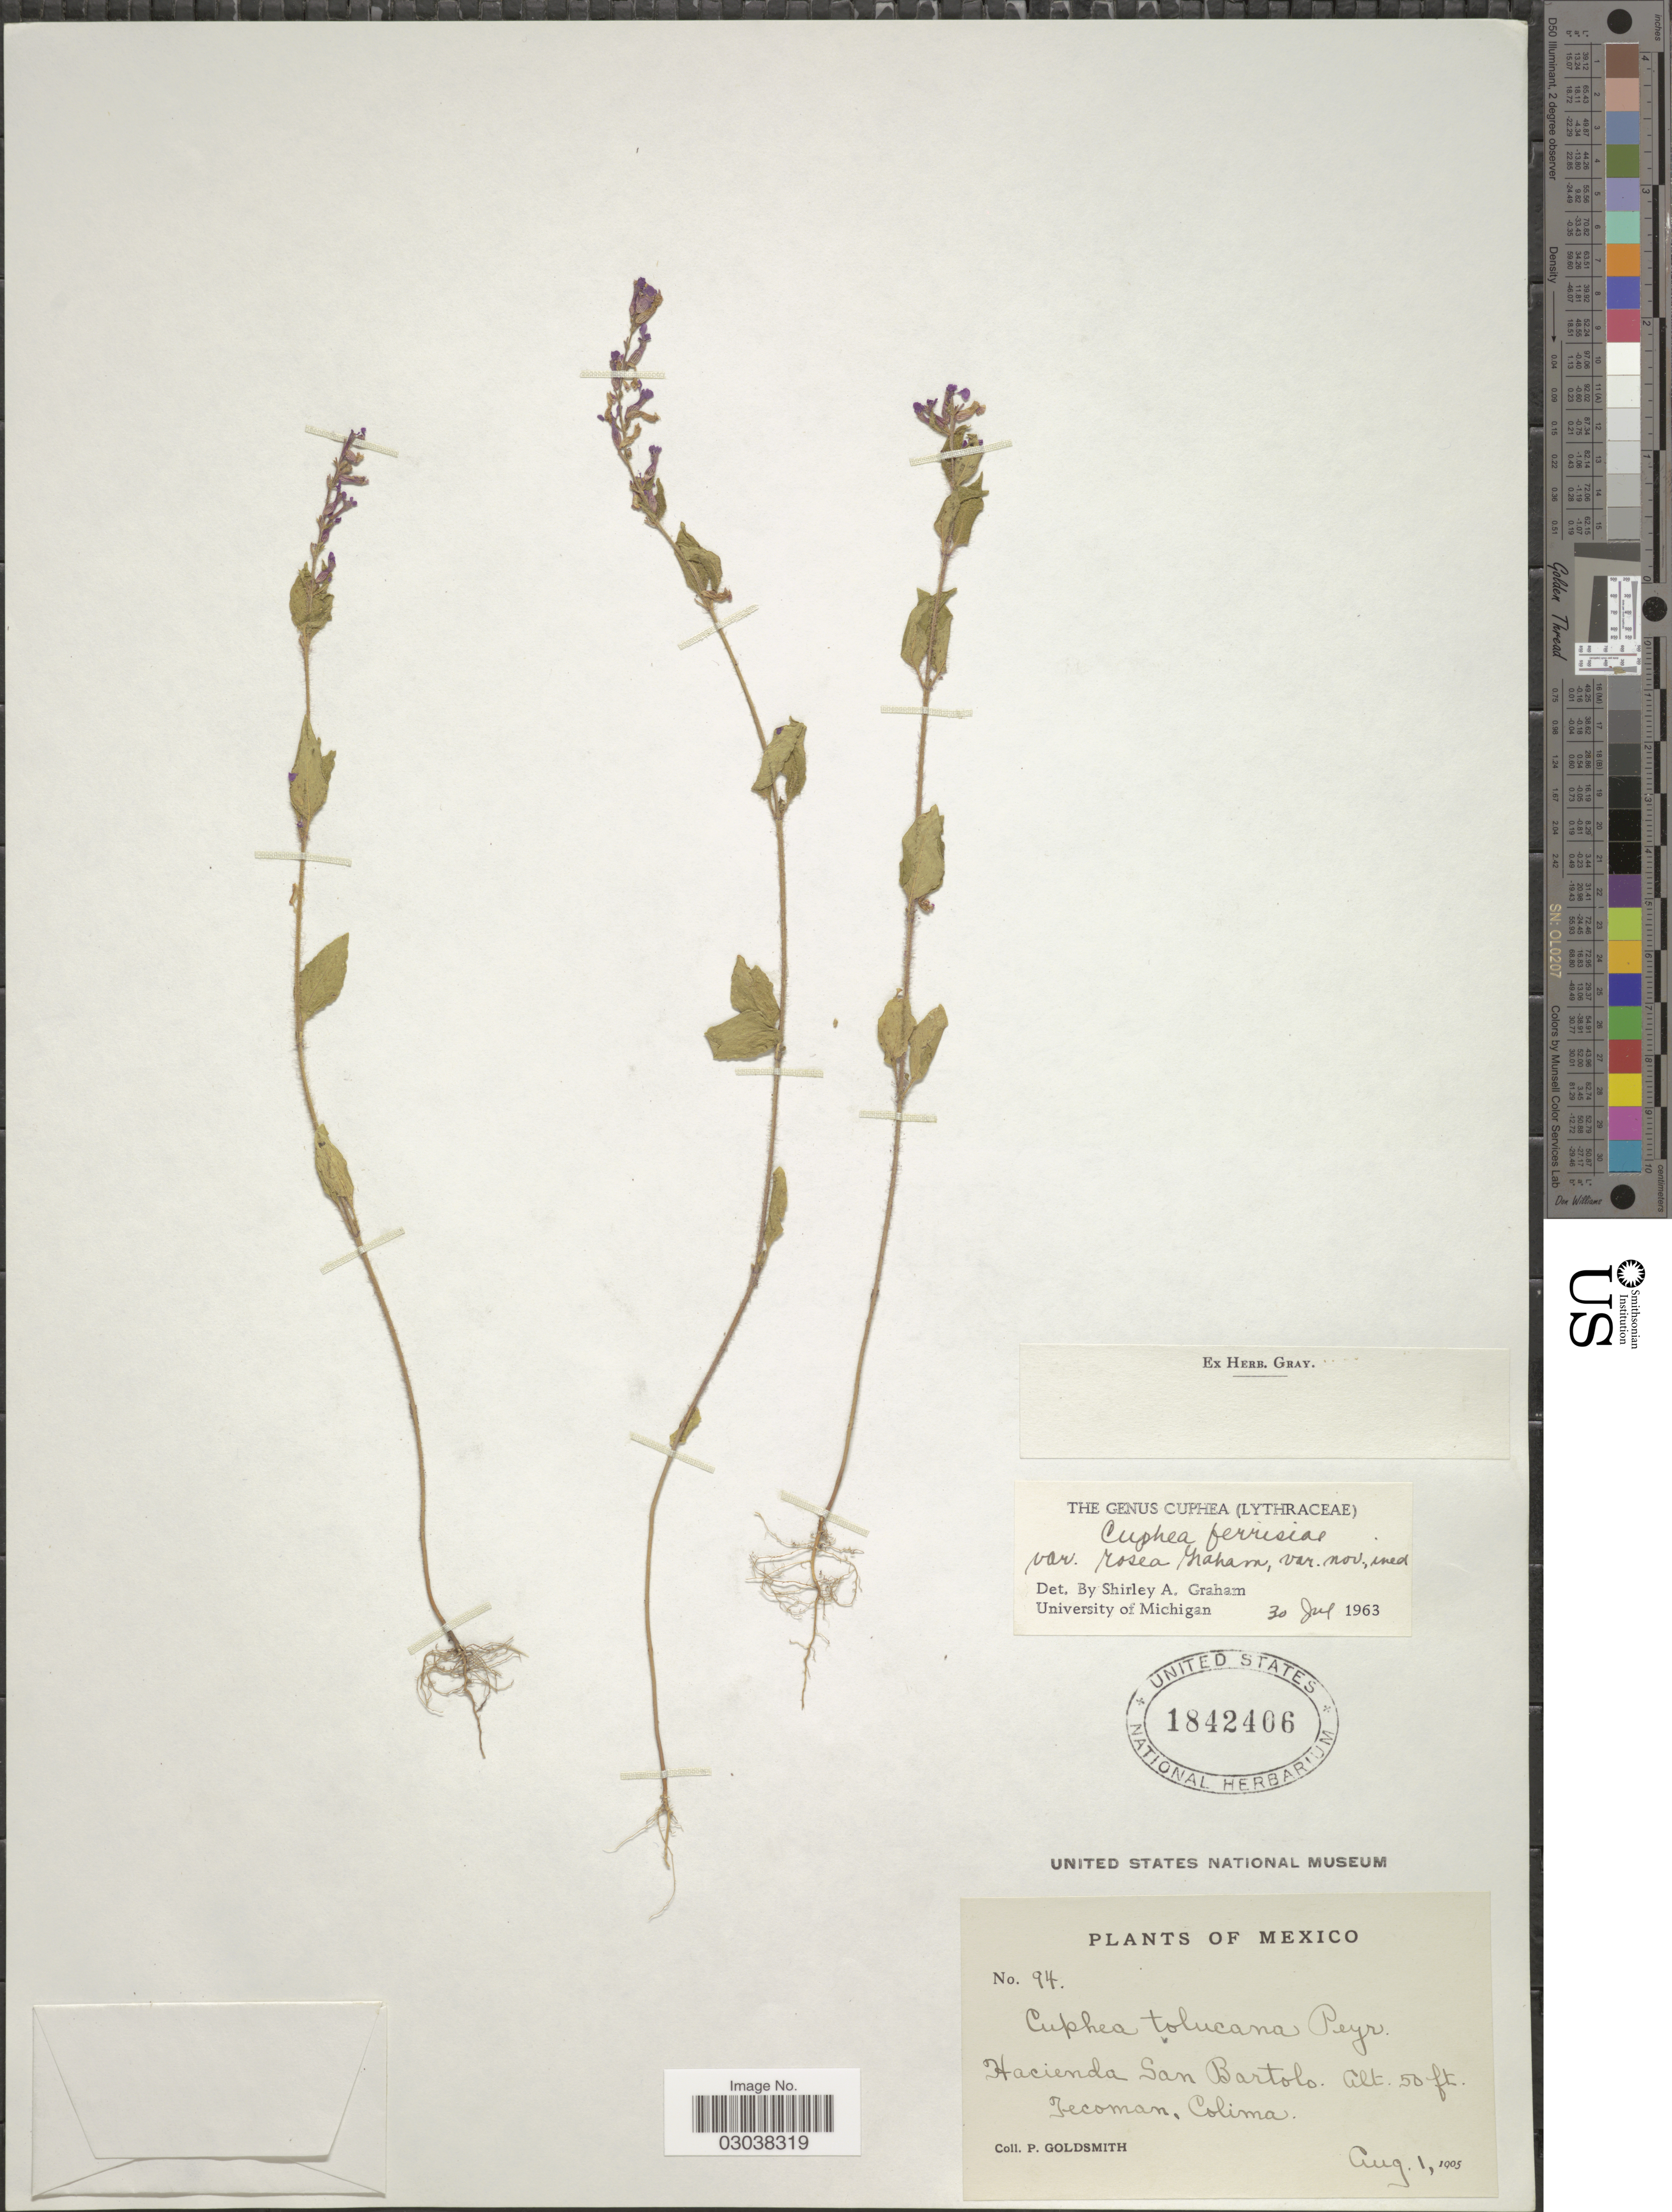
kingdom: Plantae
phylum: Tracheophyta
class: Magnoliopsida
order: Myrtales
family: Lythraceae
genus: Cuphea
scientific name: Cuphea ferrisiae var. rosea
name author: Bacig.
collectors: P. Goldsmith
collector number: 94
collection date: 1905-08-01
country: Mexico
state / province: Colima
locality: Hacienda San Bartolo. Tecoman.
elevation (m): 15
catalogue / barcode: US 1842406